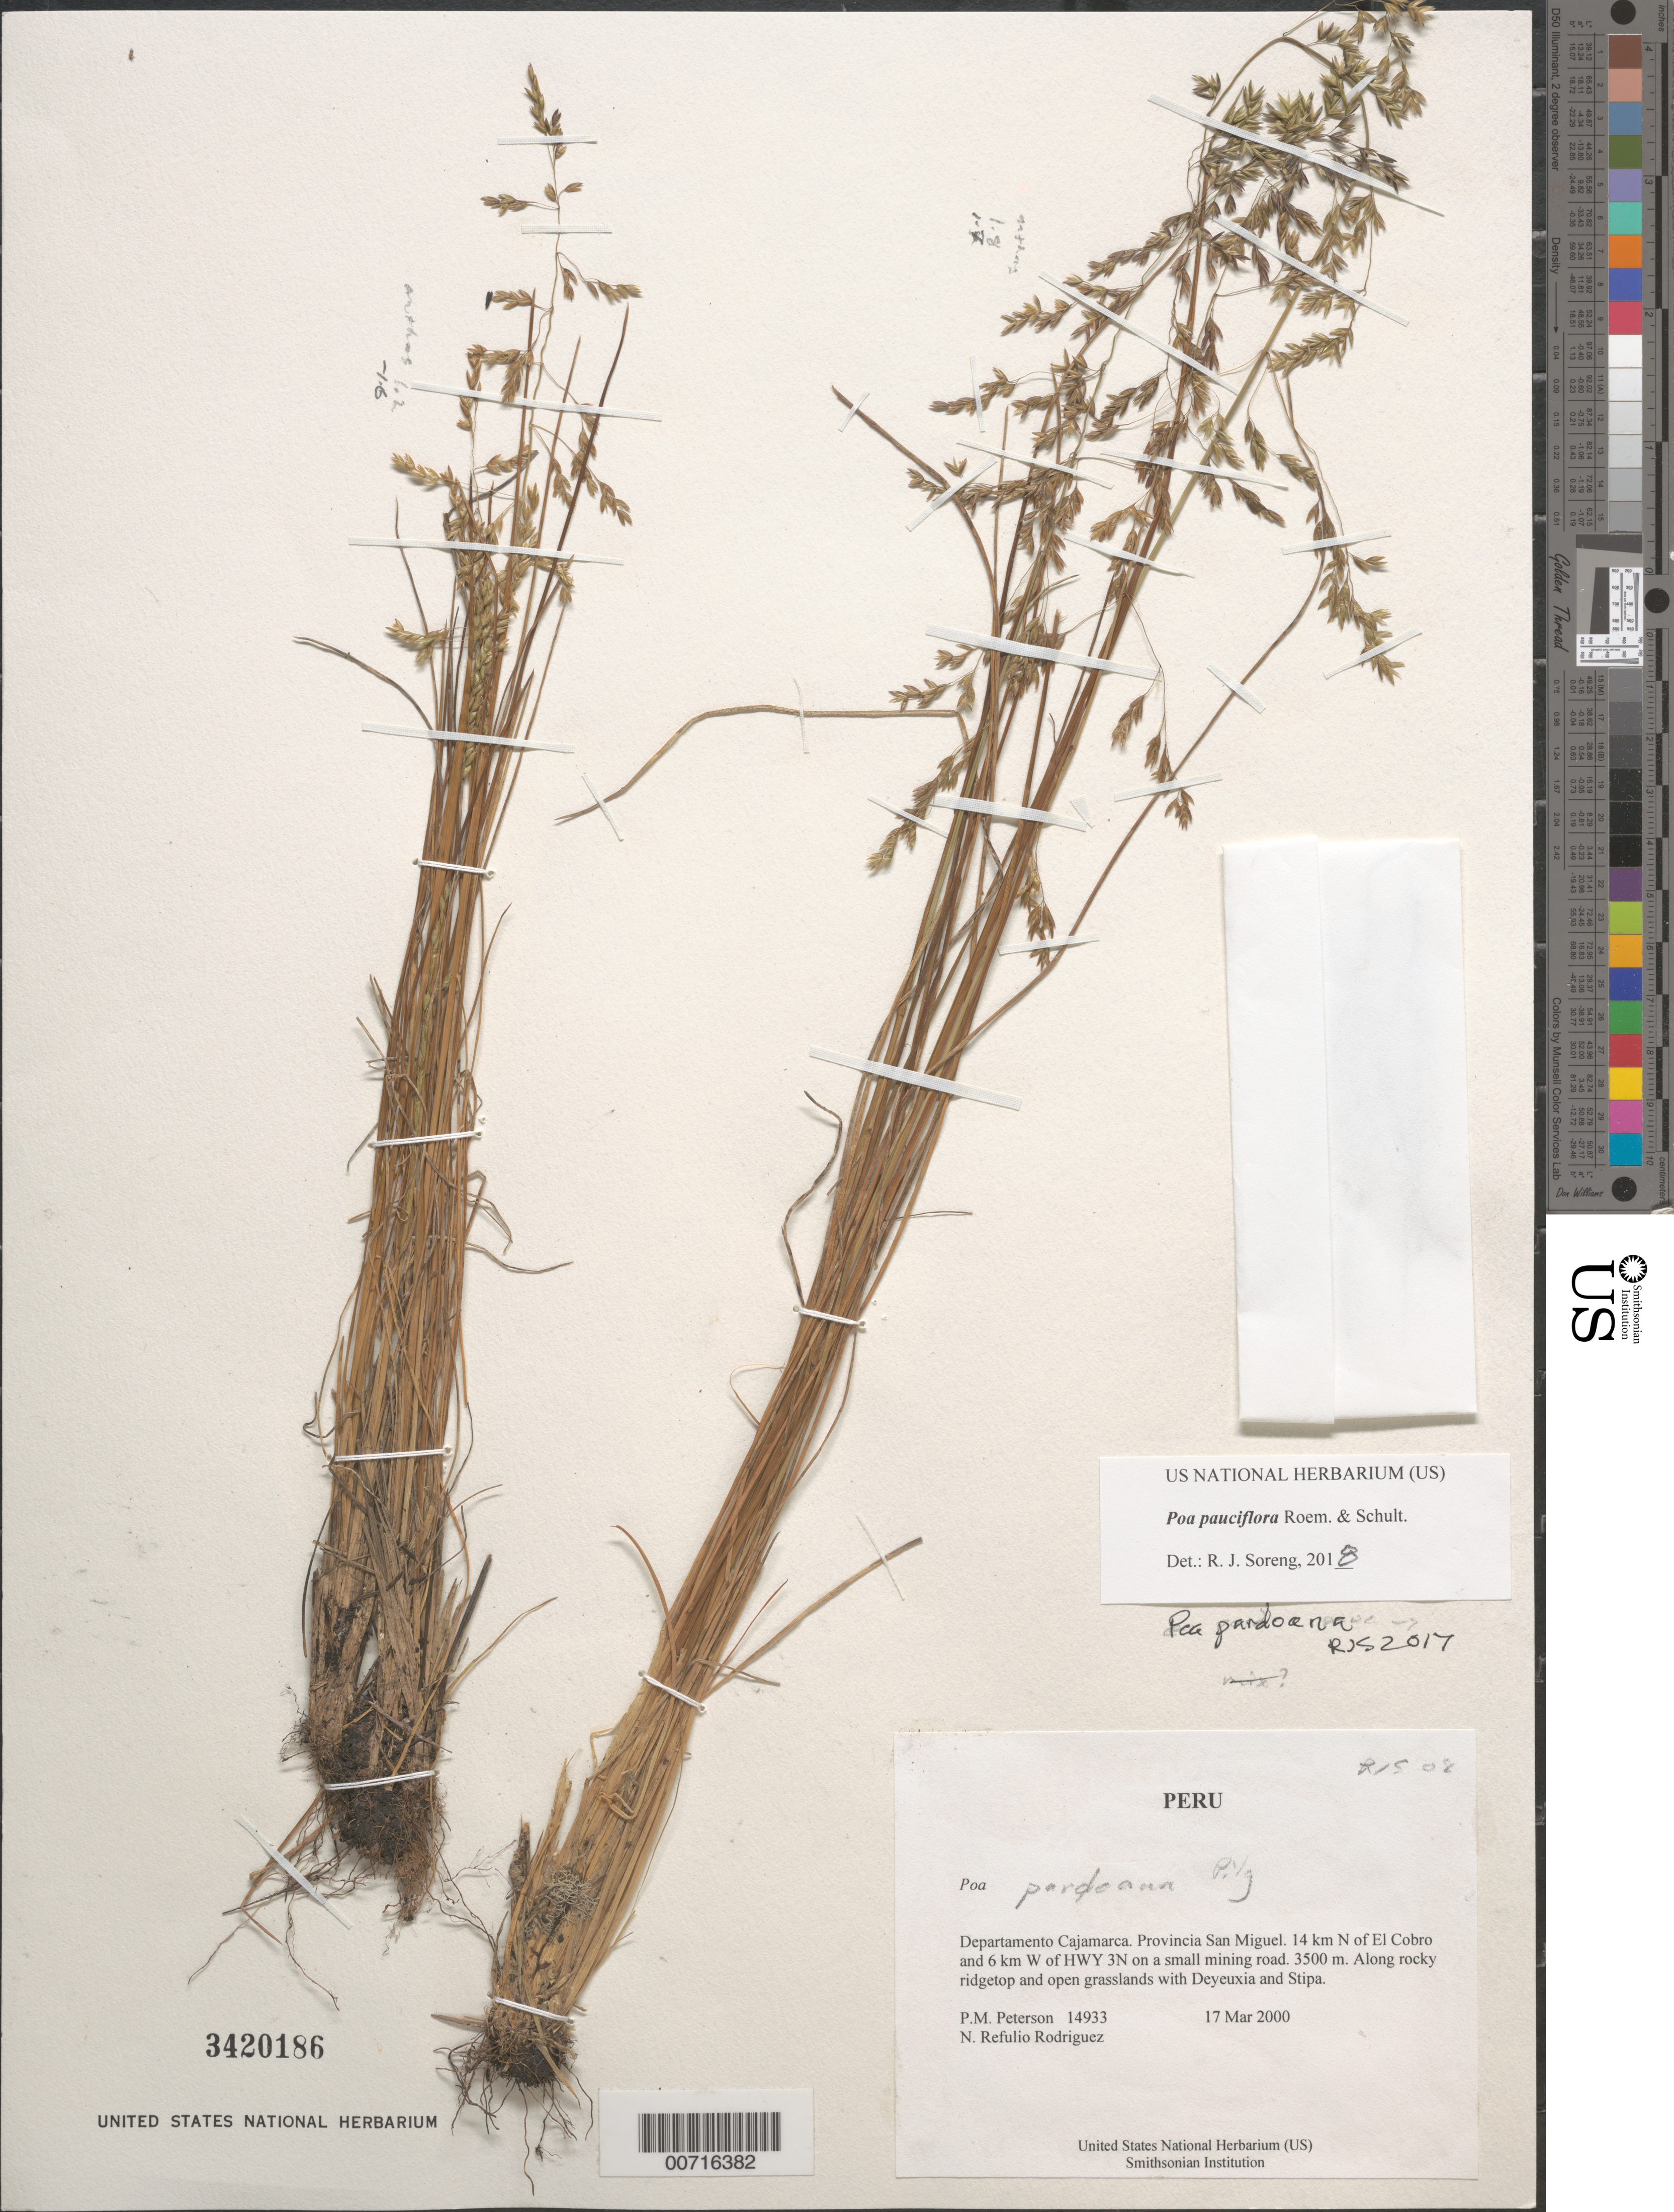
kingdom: Plantae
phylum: Tracheophyta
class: Liliopsida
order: Poales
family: Poaceae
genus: Poa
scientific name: Poa pauciflora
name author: Roem. & Schult.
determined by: Soreng, Robert J., Research Associate (BOT), Smithsonian Institution - National Museum of Natural History (UNITED STATES)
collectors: P. M. Peterson & N. Refulio-Rodríguez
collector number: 14933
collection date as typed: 17 Mar 2000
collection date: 2000-03-17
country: Peru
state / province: Cajamarca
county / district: San Miguel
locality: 14 km N of El Cobro and 6 km W of HWY 3N on a small mining road.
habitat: Along rocky ridgetop and open grasslands with Deyeuxia and Stipa.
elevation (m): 3500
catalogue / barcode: US 3420186